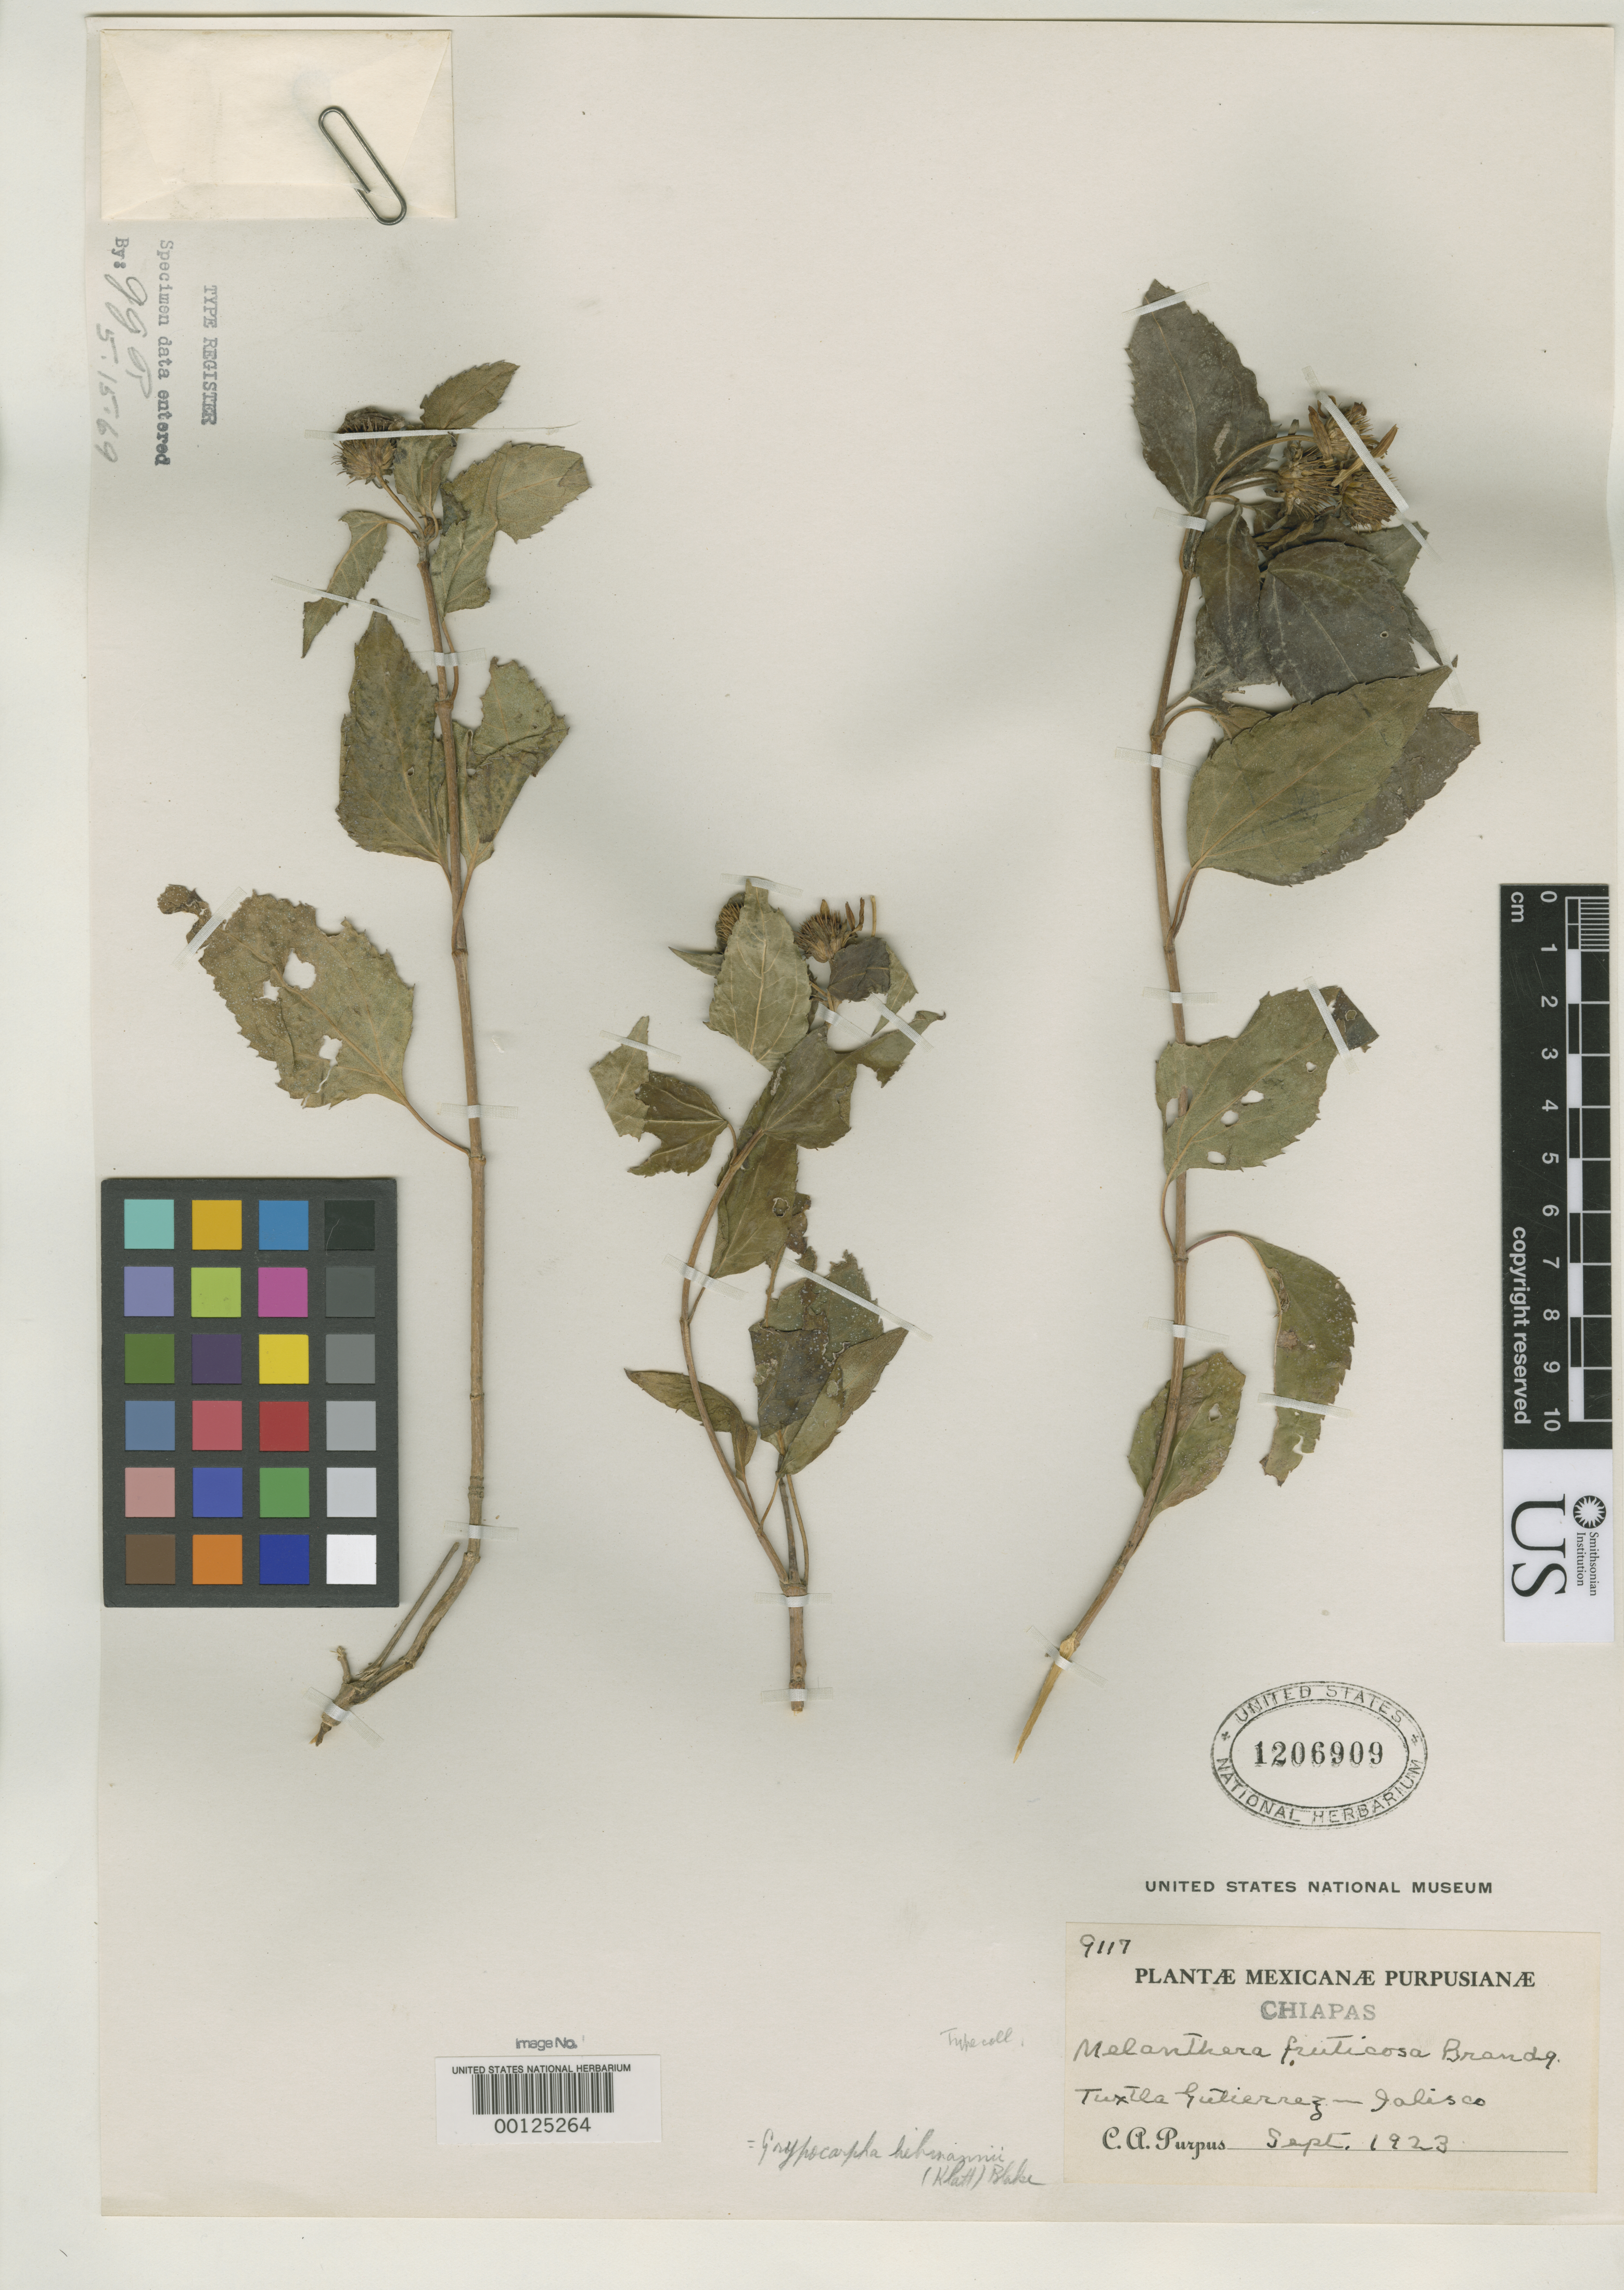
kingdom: Plantae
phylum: Tracheophyta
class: Magnoliopsida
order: Asterales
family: Asteraceae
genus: Melanthera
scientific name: Melanthera fruticosa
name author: Brandegee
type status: Isotype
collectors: C. A. Purpus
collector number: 9117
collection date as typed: Sep 1923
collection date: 1923-09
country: Mexico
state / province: Chiapas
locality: Between Tuxtla Gutierrez and Jalisco.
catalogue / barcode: US 1206909